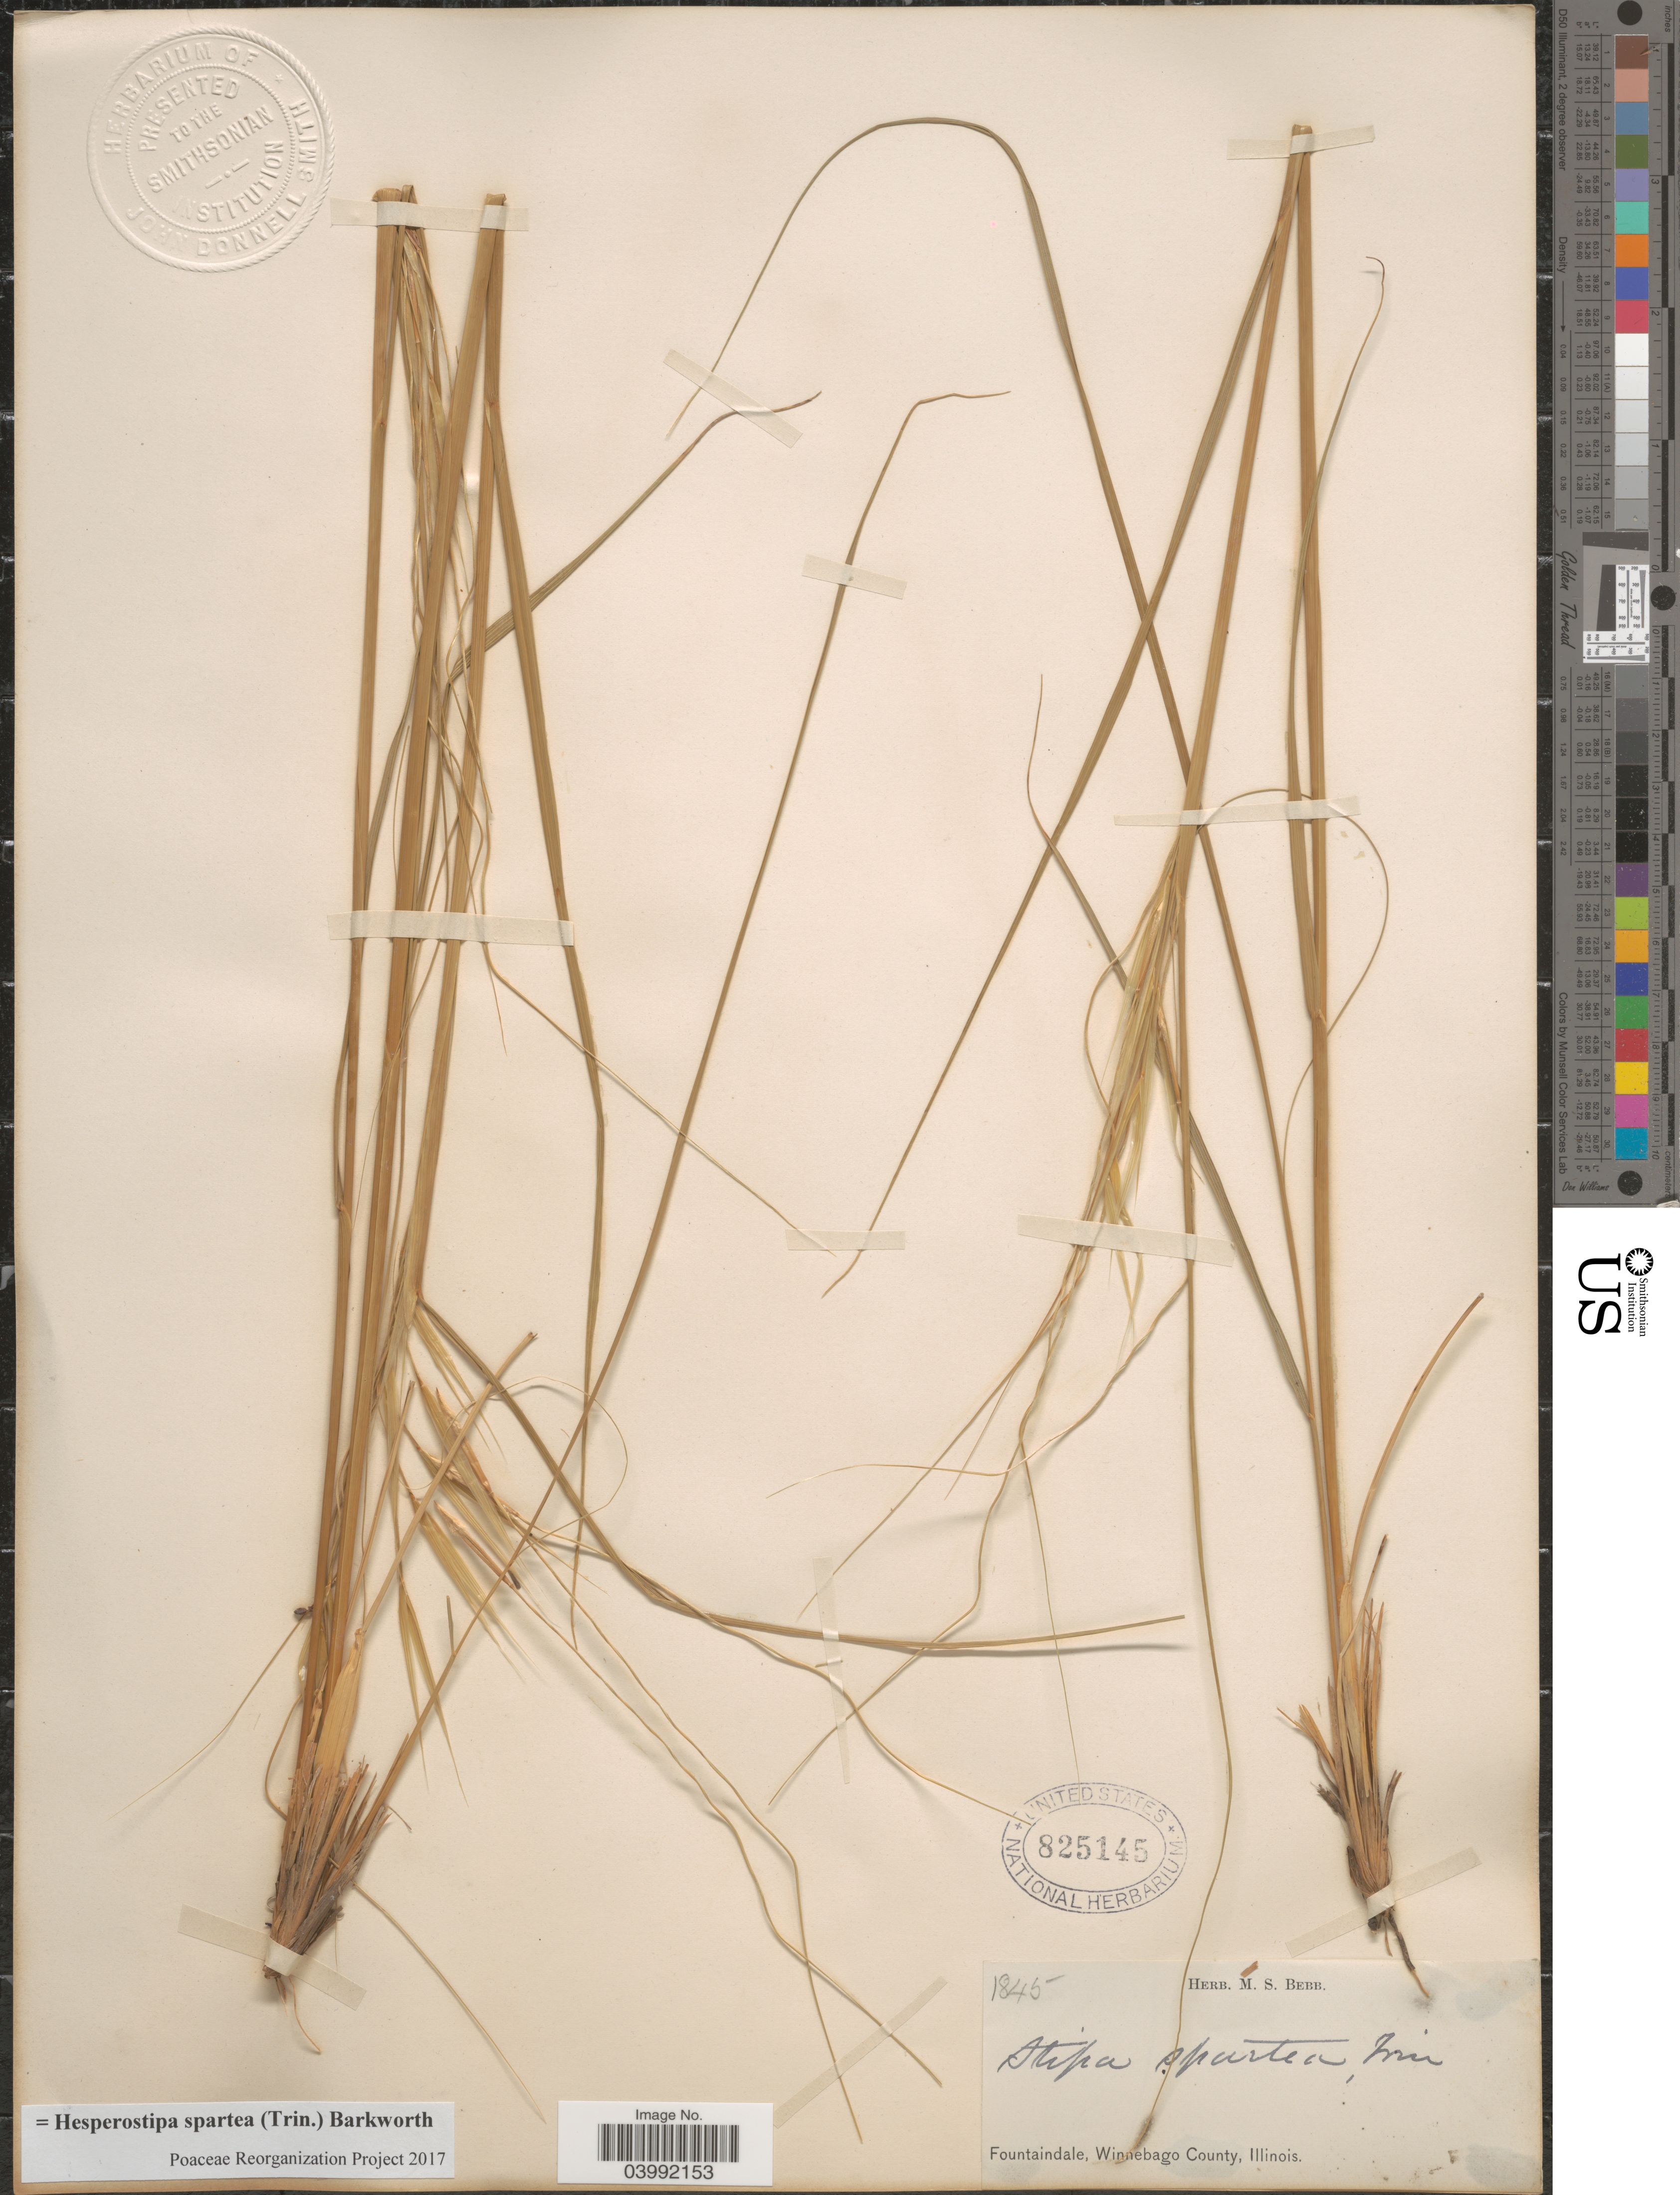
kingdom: Plantae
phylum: Tracheophyta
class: Liliopsida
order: Poales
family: Poaceae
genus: Hesperostipa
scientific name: Hesperostipa spartea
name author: (Trin.) Barkworth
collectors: ex Herb. M. S. Bebb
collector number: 1845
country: United States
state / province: Illinois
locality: Fountaindale, Winnebago County.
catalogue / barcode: US 825145